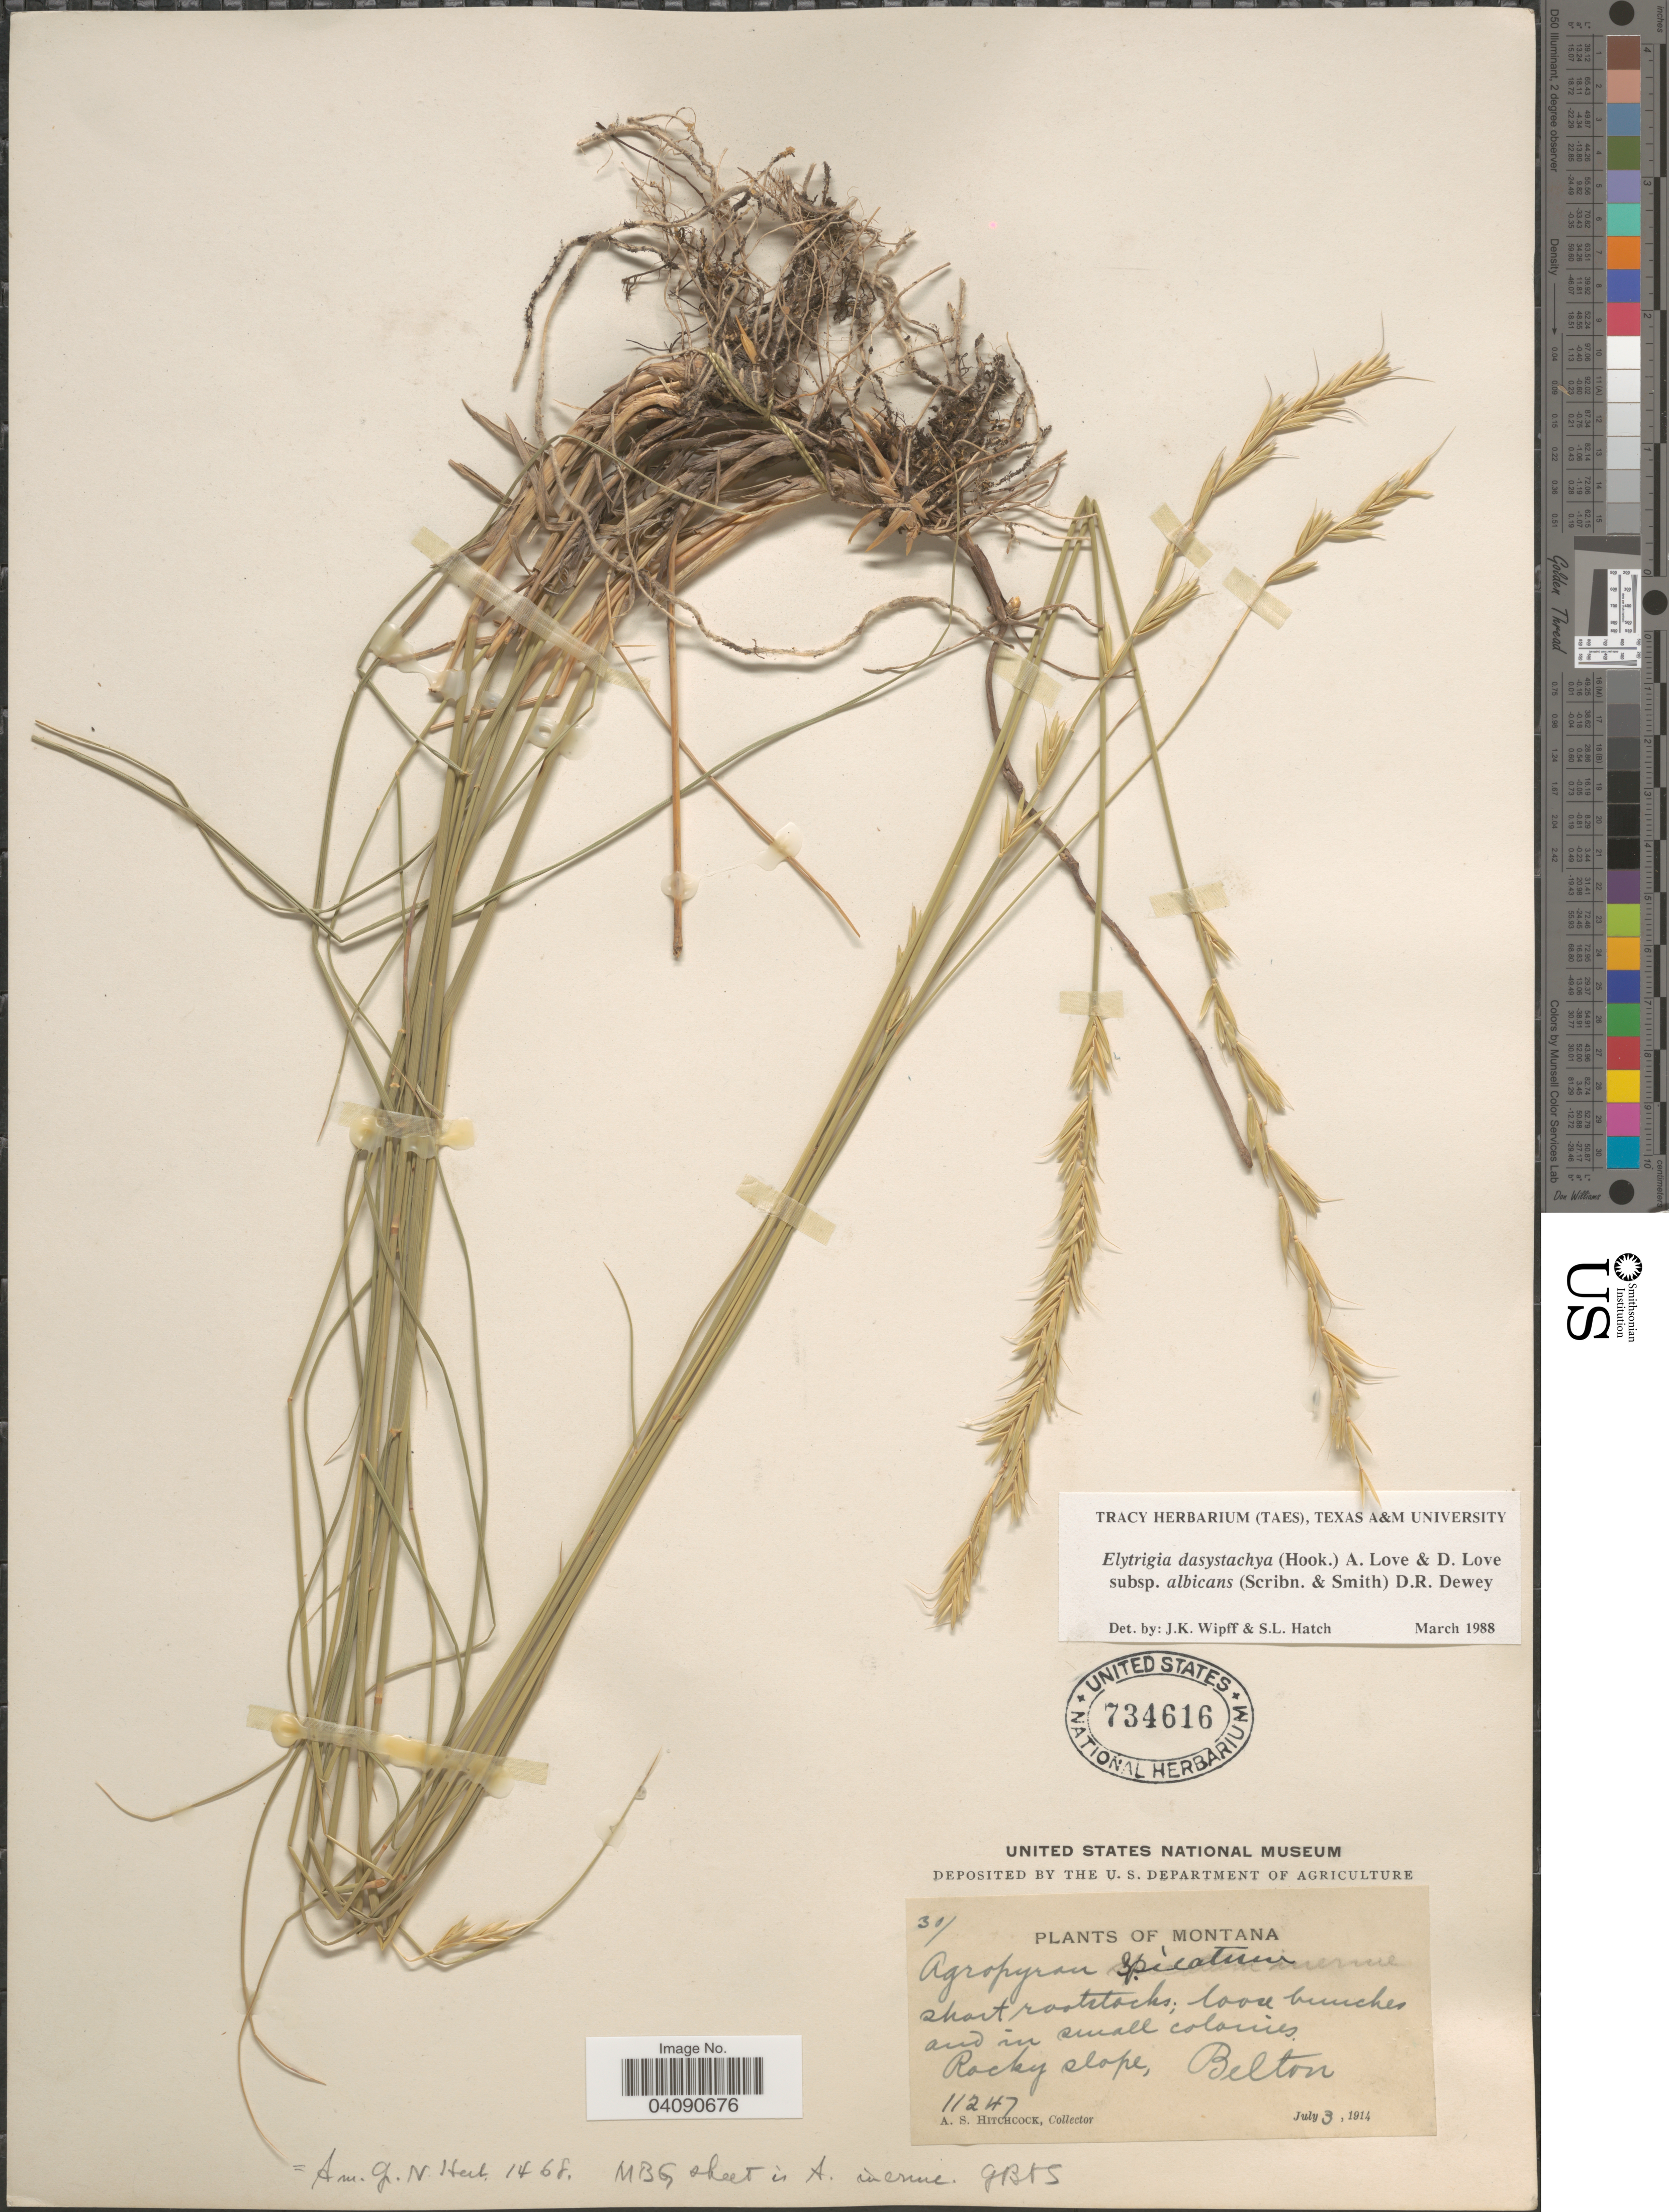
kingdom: Plantae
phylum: Tracheophyta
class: Liliopsida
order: Poales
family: Poaceae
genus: Elymus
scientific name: Elymus albicans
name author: (Scribn. & J.G. Sm.) Á. Löve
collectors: A. S. Hitchcock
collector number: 11247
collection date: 1914-07-03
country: United States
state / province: Montana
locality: Rocky slope, Belton.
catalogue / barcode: US 734616